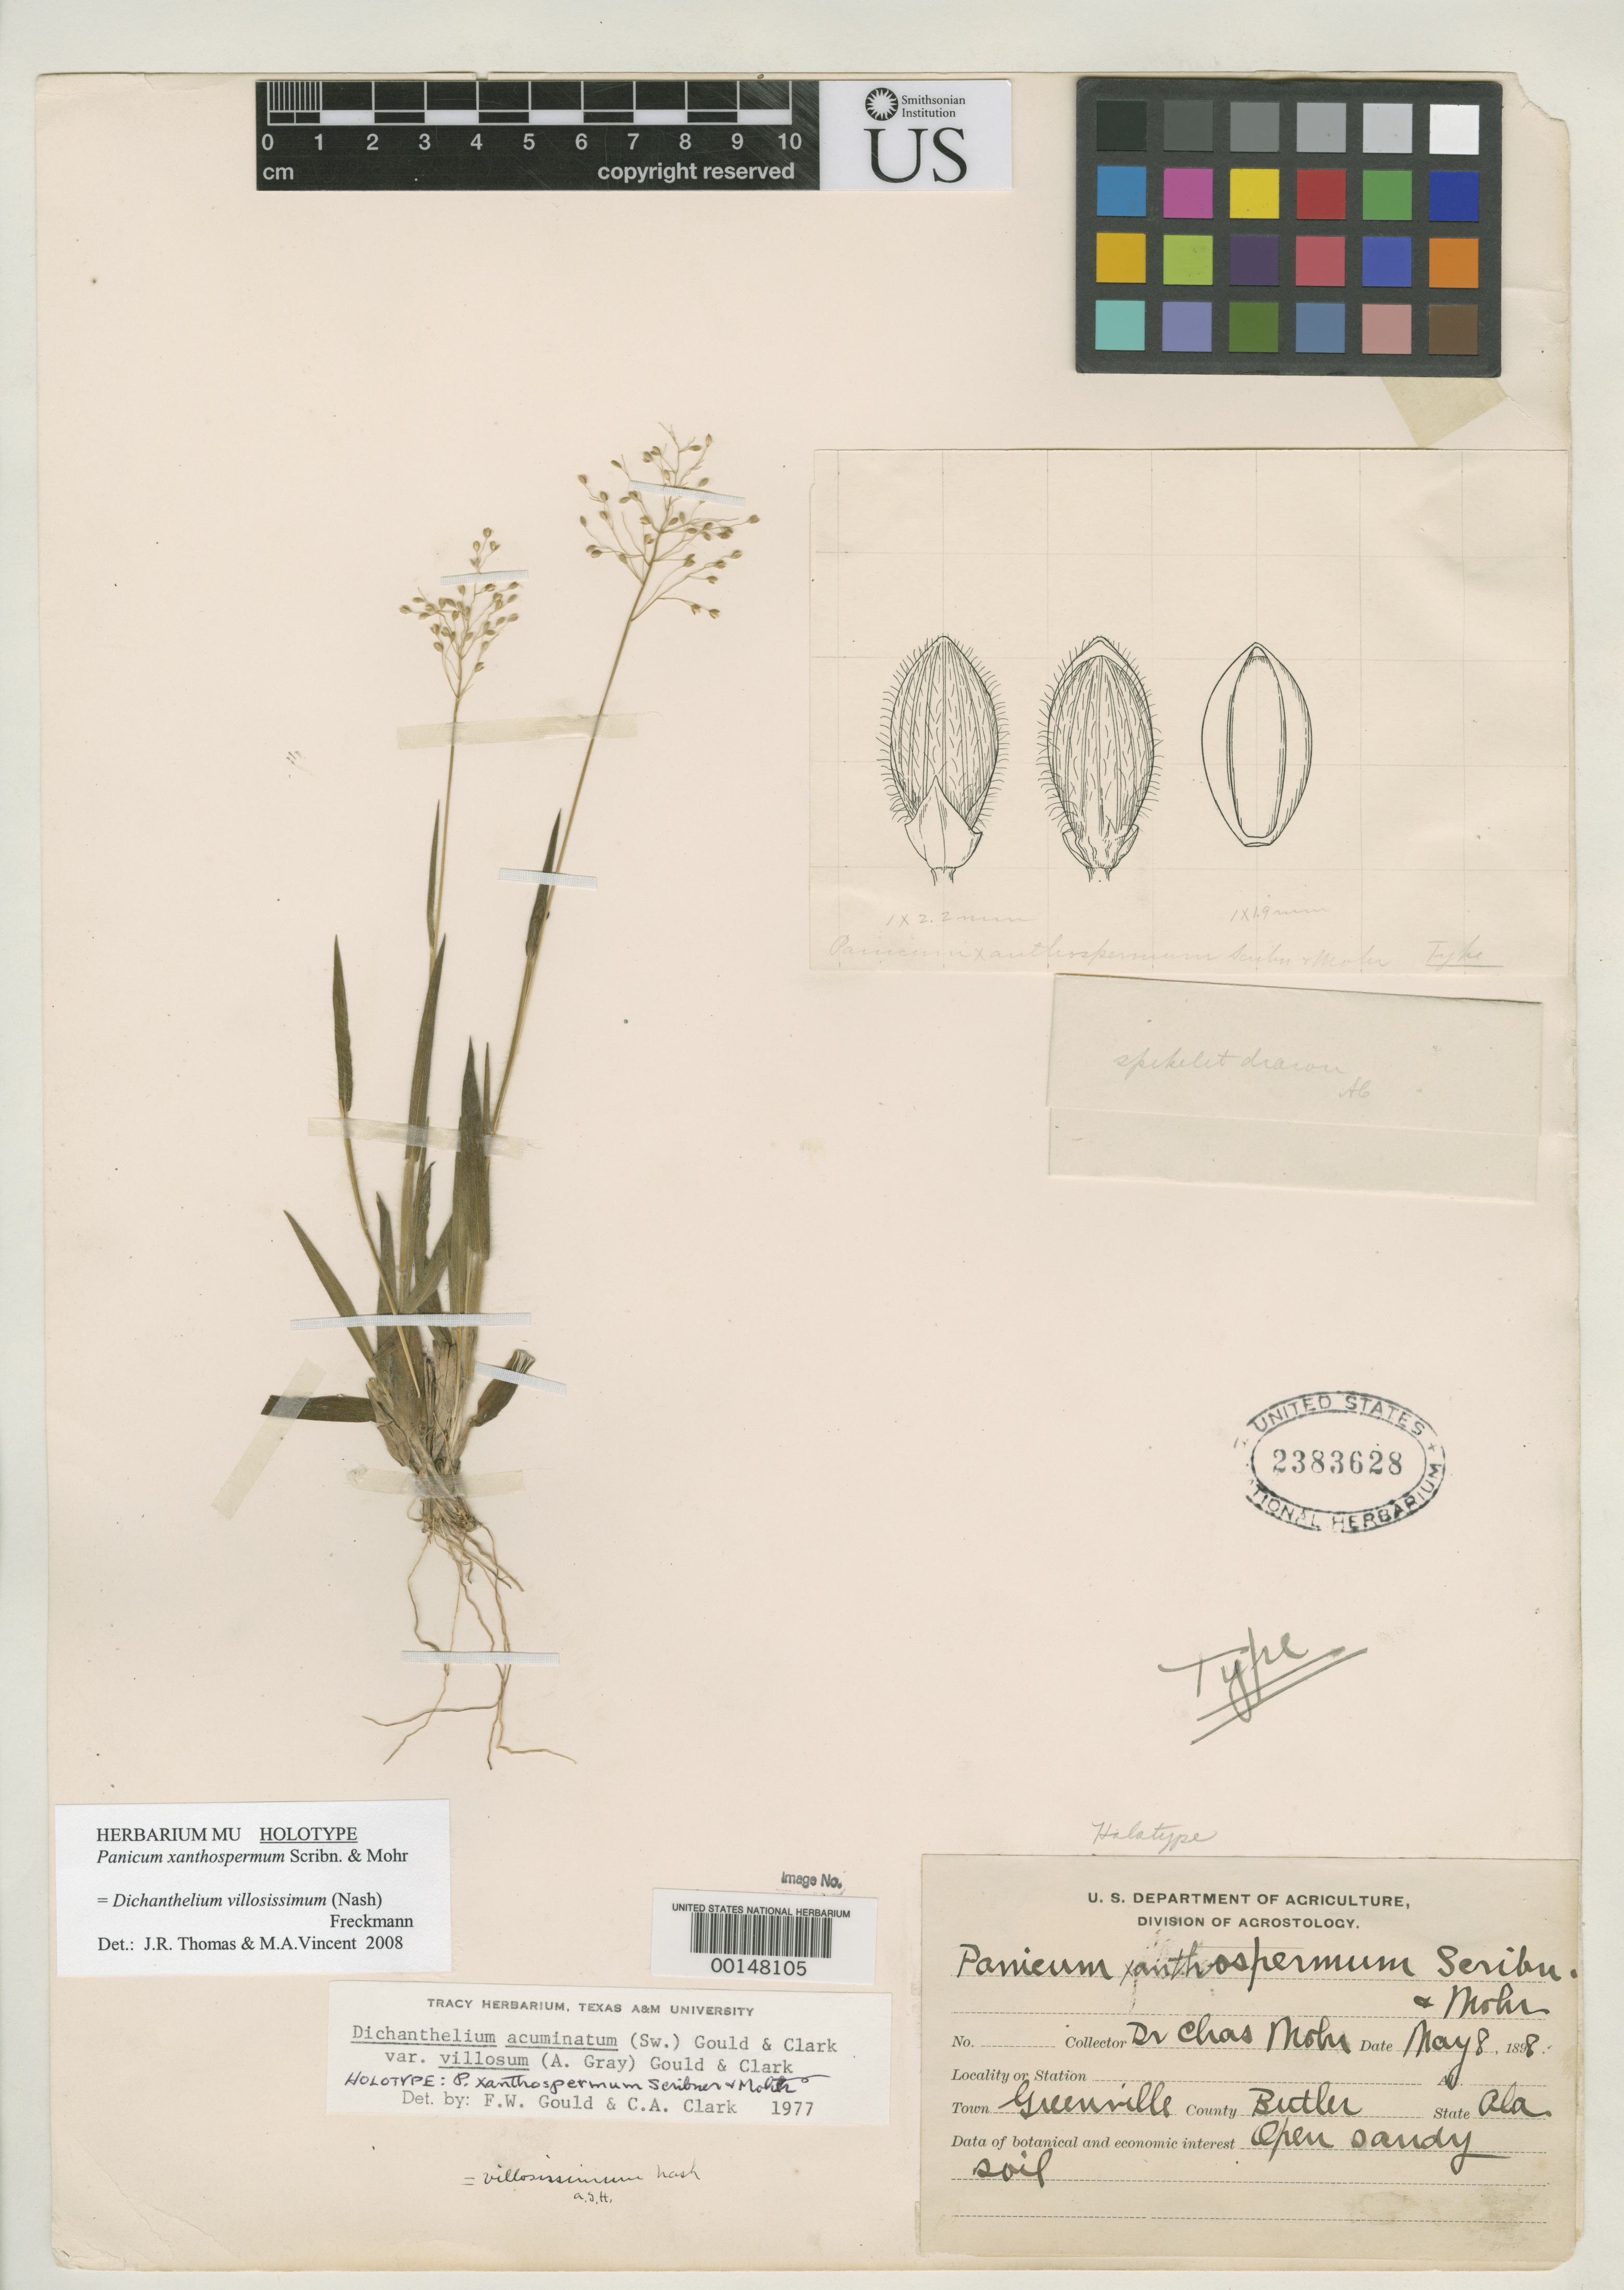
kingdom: Plantae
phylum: Tracheophyta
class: Liliopsida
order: Poales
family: Poaceae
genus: Panicum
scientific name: Panicum xanthospermum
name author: Scribn. & C. Mohr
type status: Holotype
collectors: C. T. Mohr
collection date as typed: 08 May 1898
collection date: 1898-05-08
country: United States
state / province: Alabama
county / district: Butler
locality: Greenville.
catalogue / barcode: US 2383628